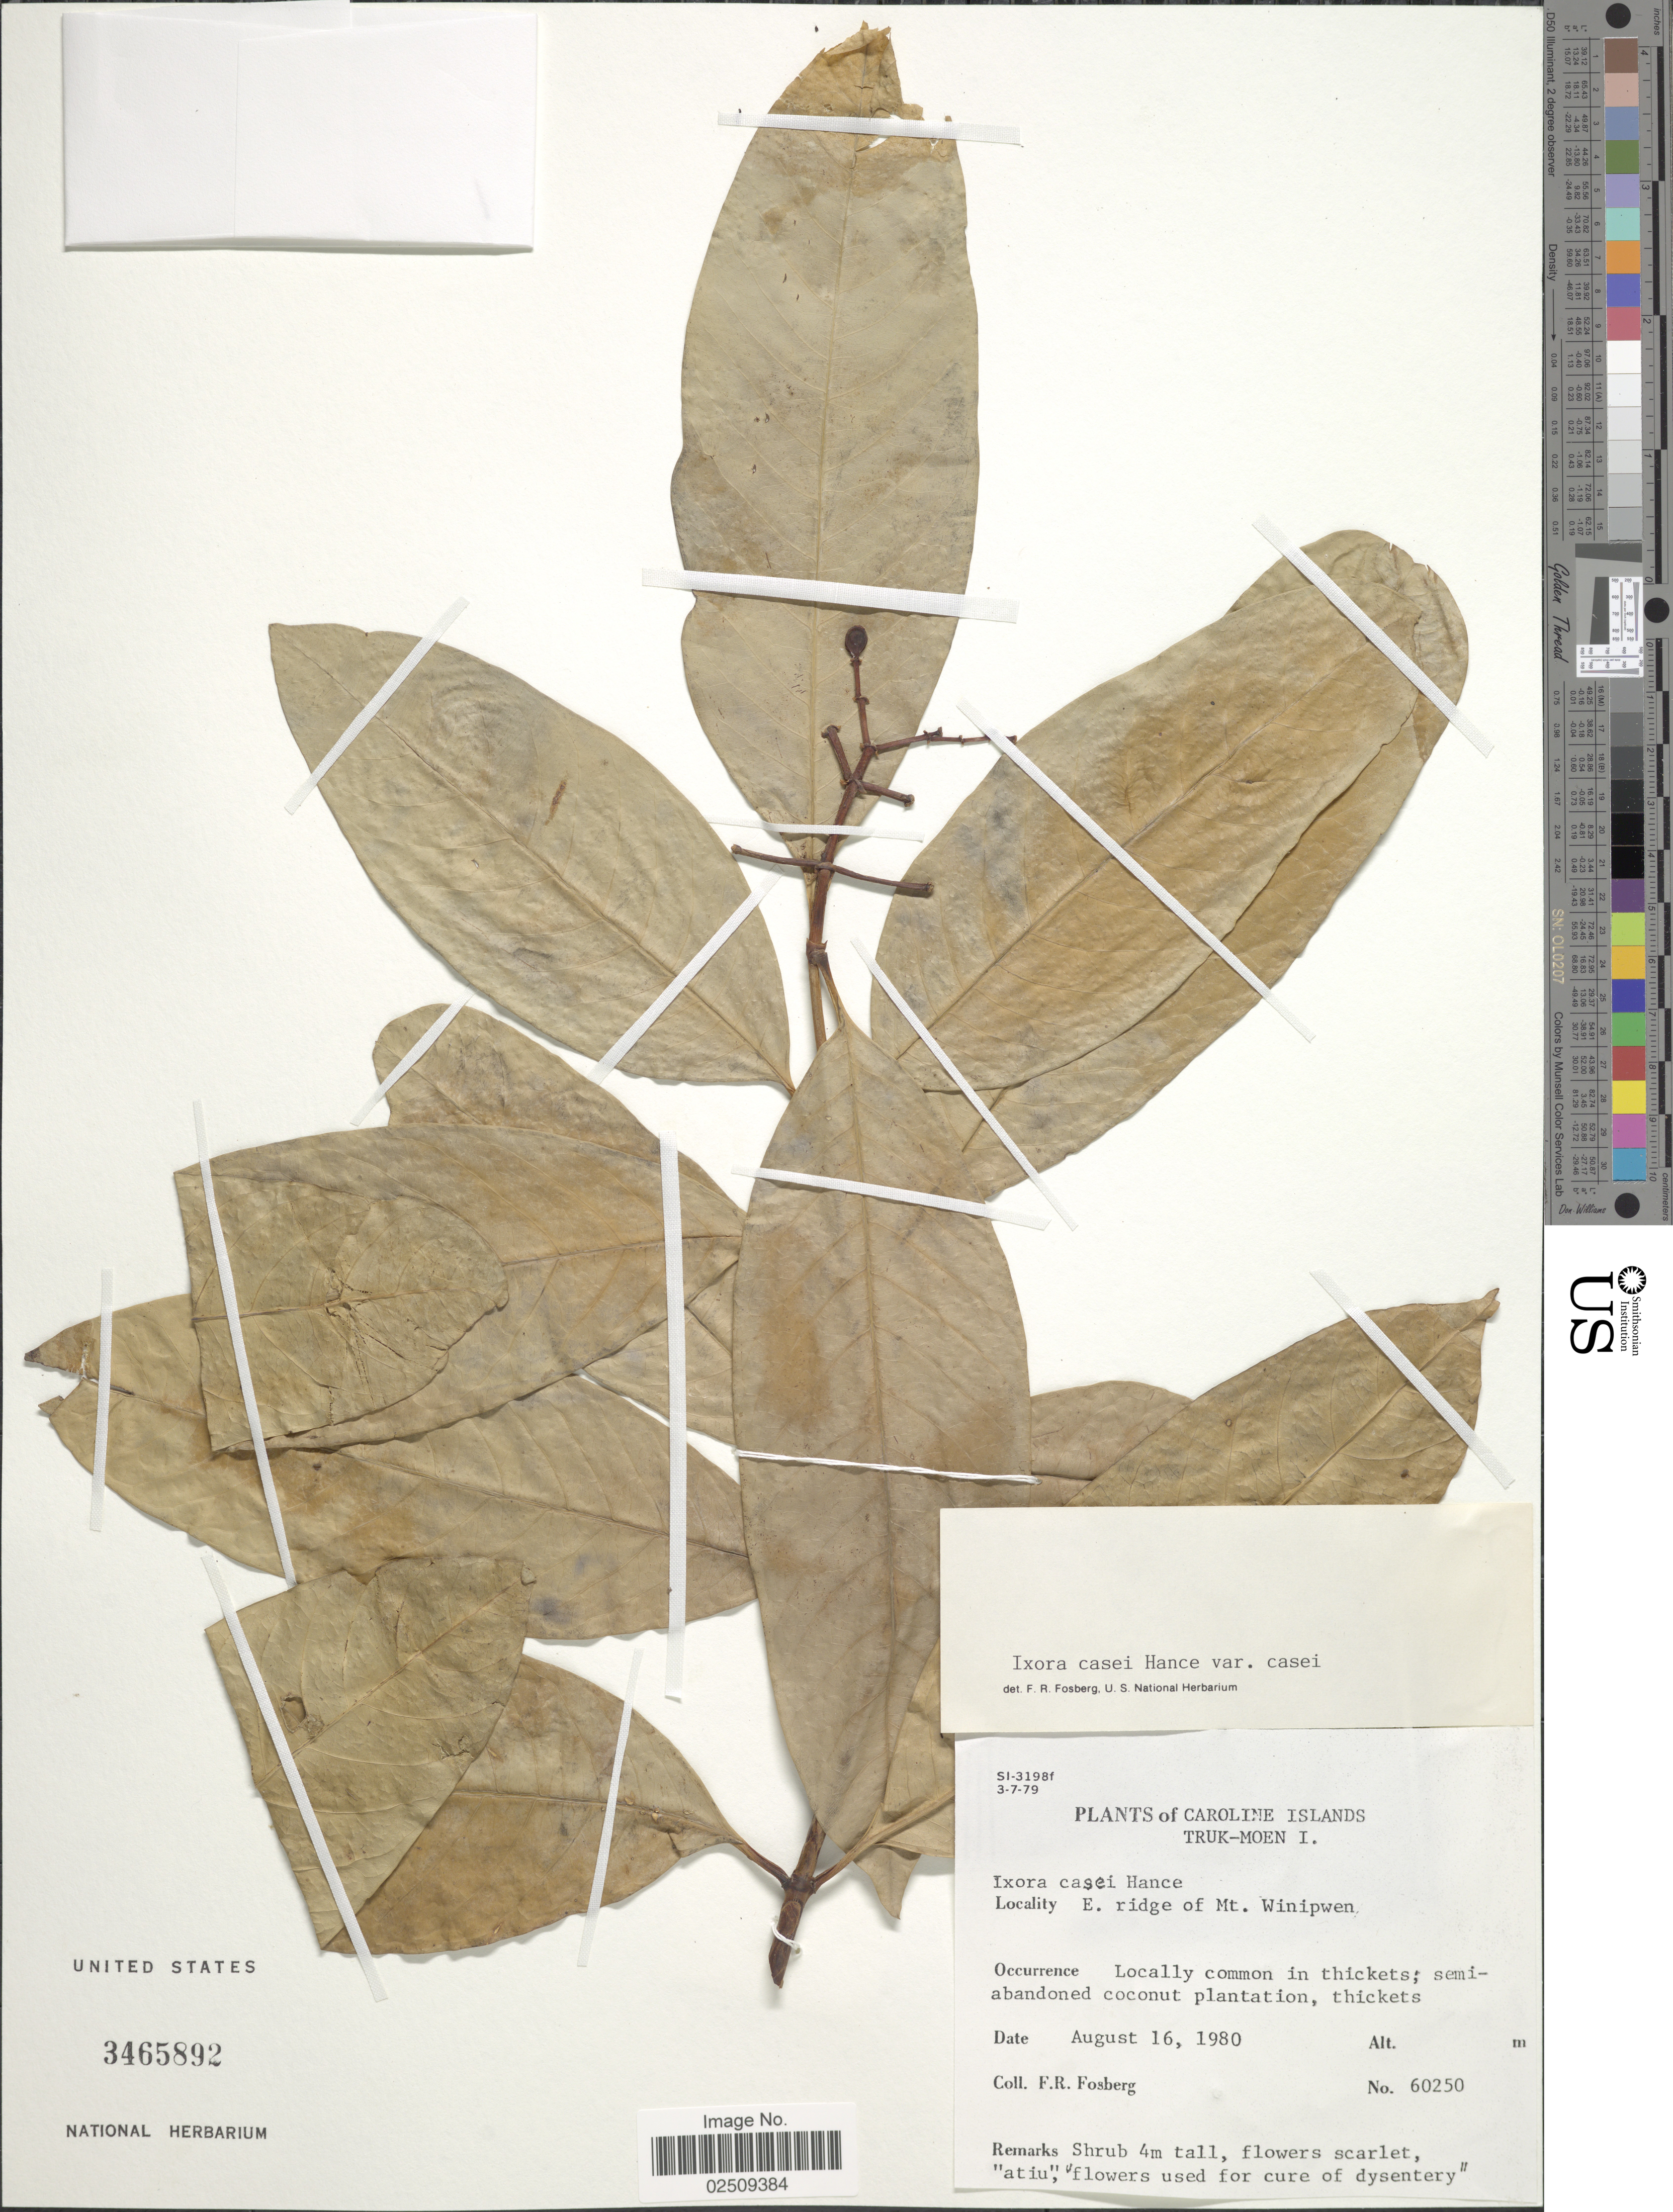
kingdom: Plantae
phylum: Tracheophyta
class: Magnoliopsida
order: Gentianales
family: Rubiaceae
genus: Ixora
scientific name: Ixora casei var. casei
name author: Hance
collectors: F. R. Fosberg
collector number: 60250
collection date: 1980-08-16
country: Micronesia, Federated States of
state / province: Truk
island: Moen [Wono]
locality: Caroline Islands. Truk-Moen I. E. ridge of Mt. Winipwen.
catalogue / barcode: US 3465892